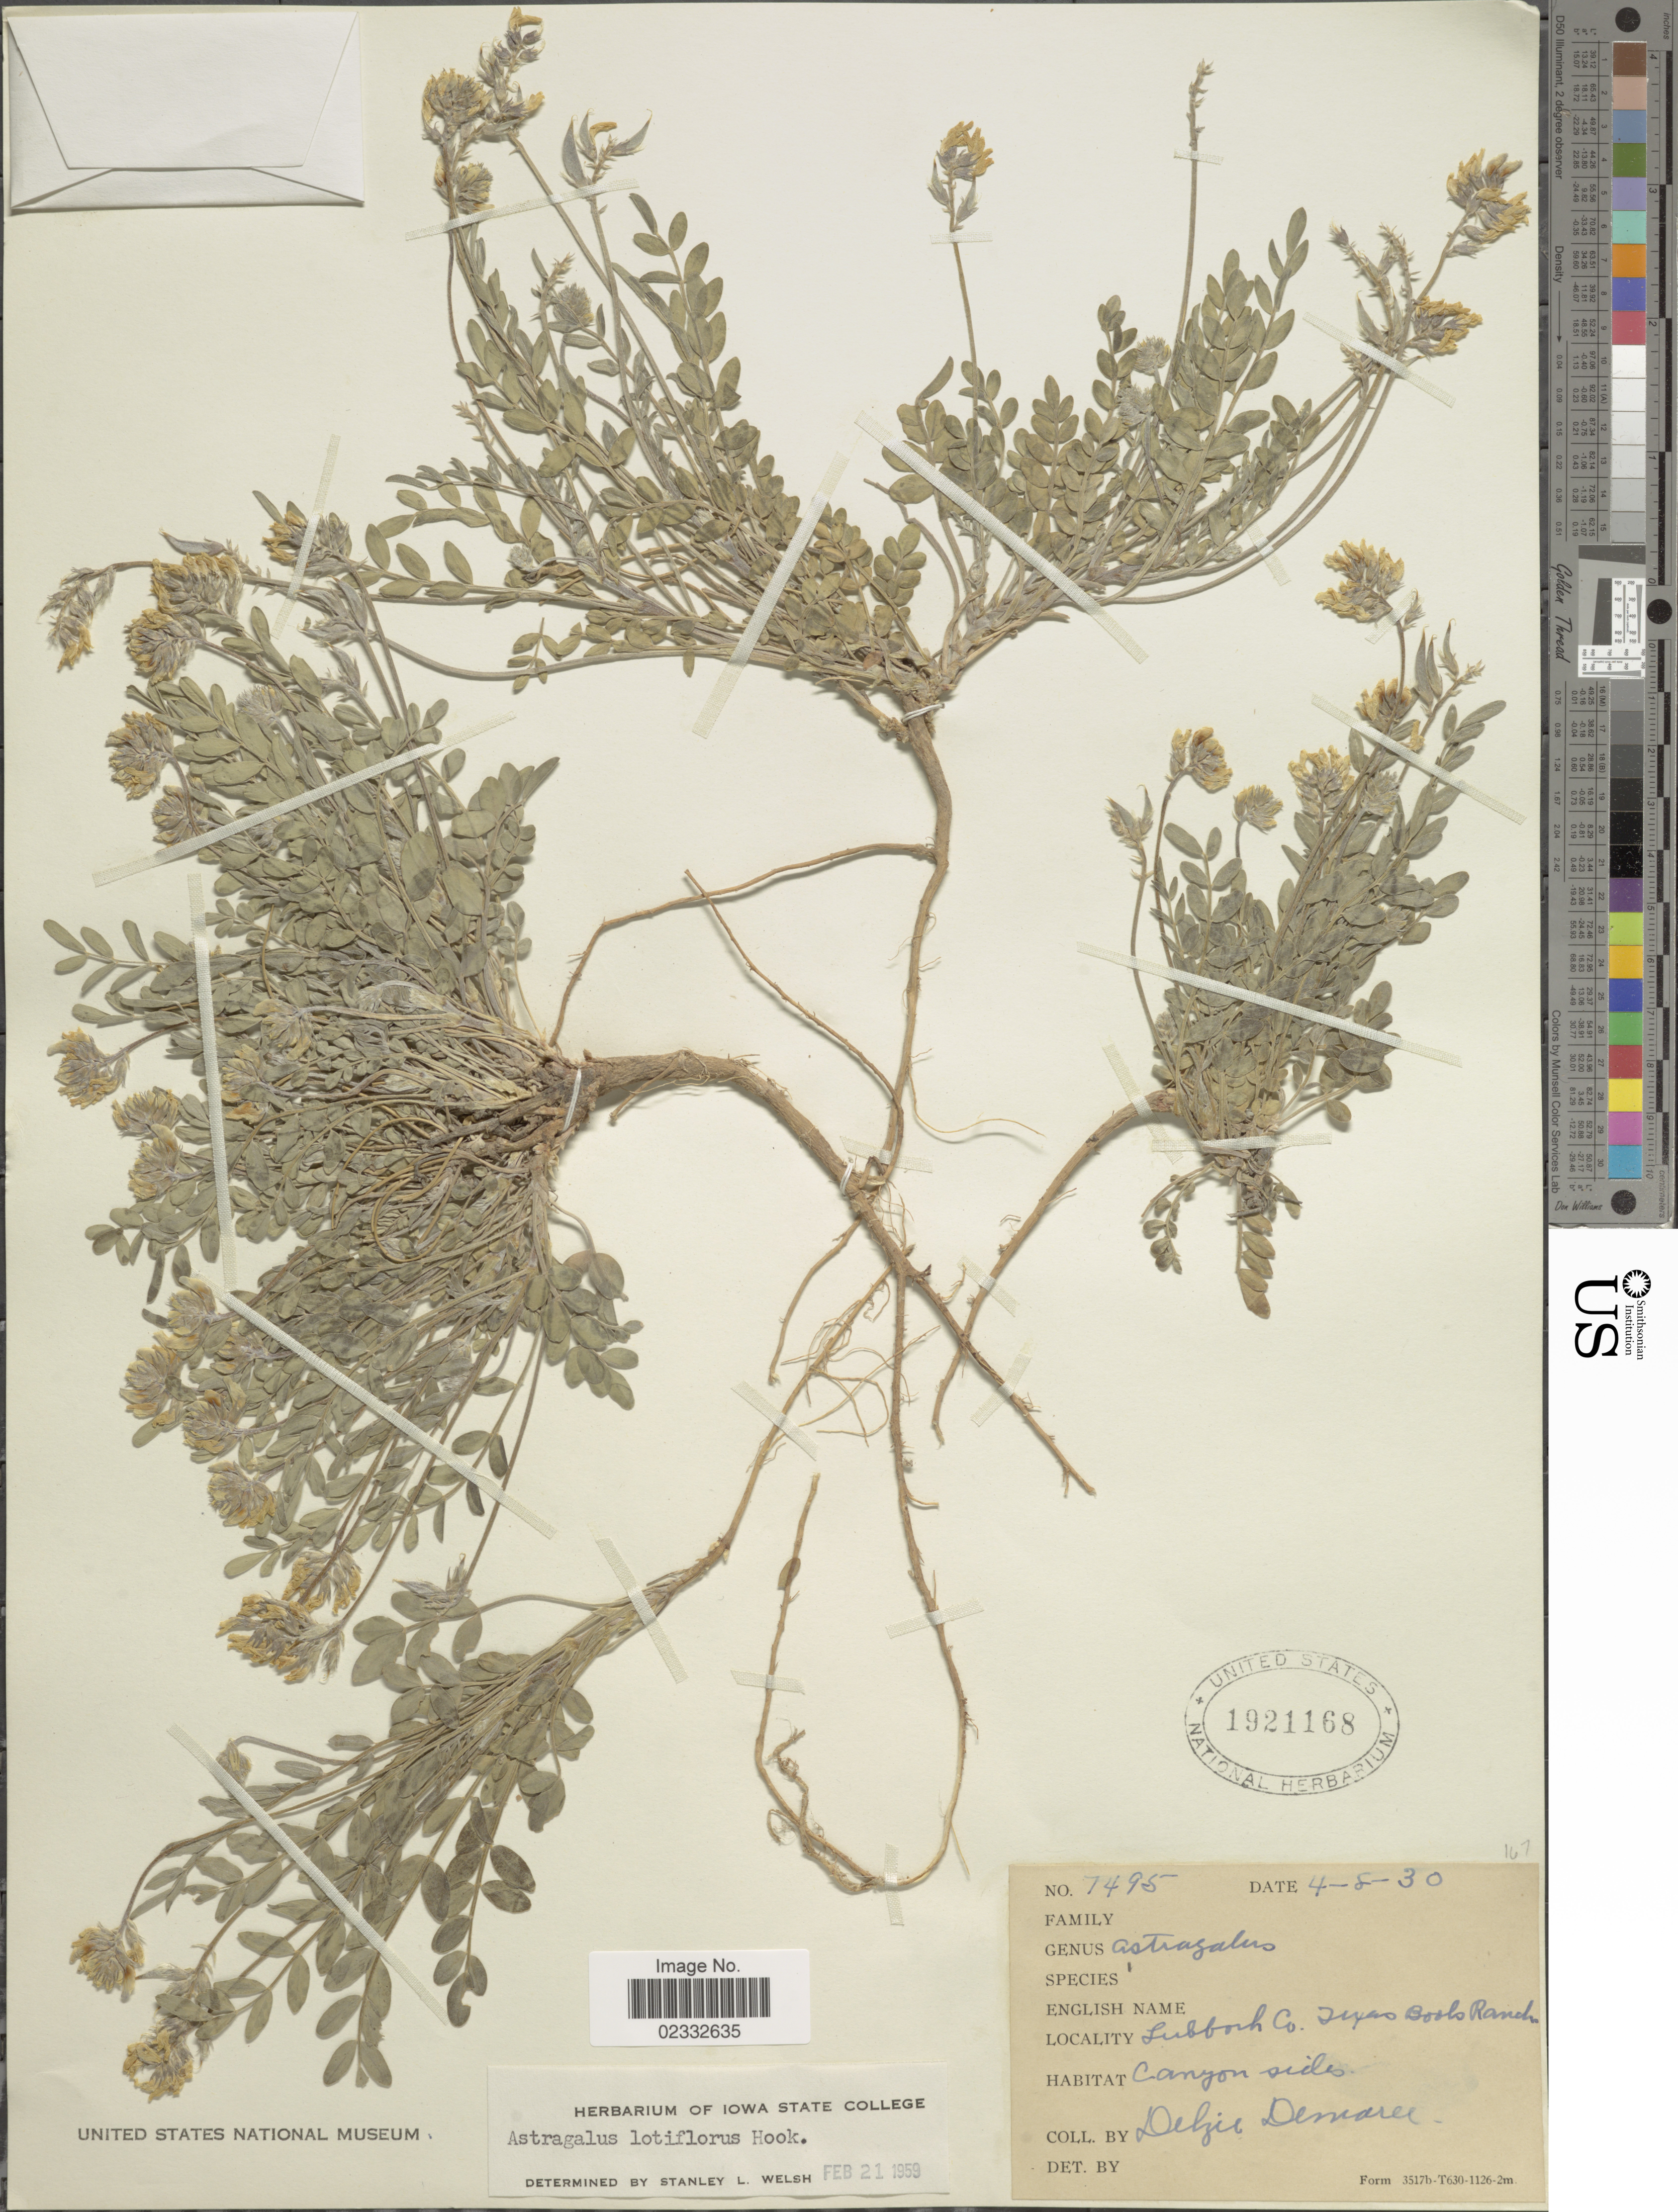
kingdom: Plantae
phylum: Tracheophyta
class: Magnoliopsida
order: Fabales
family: Fabaceae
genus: Astragalus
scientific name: Astragalus lotiflorus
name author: Hook.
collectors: D. Demaree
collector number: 7495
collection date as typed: Transcribed d/m/y: 8/4/30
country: United States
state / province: Texas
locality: Lubbock Co. Texas. Bools Ranch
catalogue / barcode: US 1921168